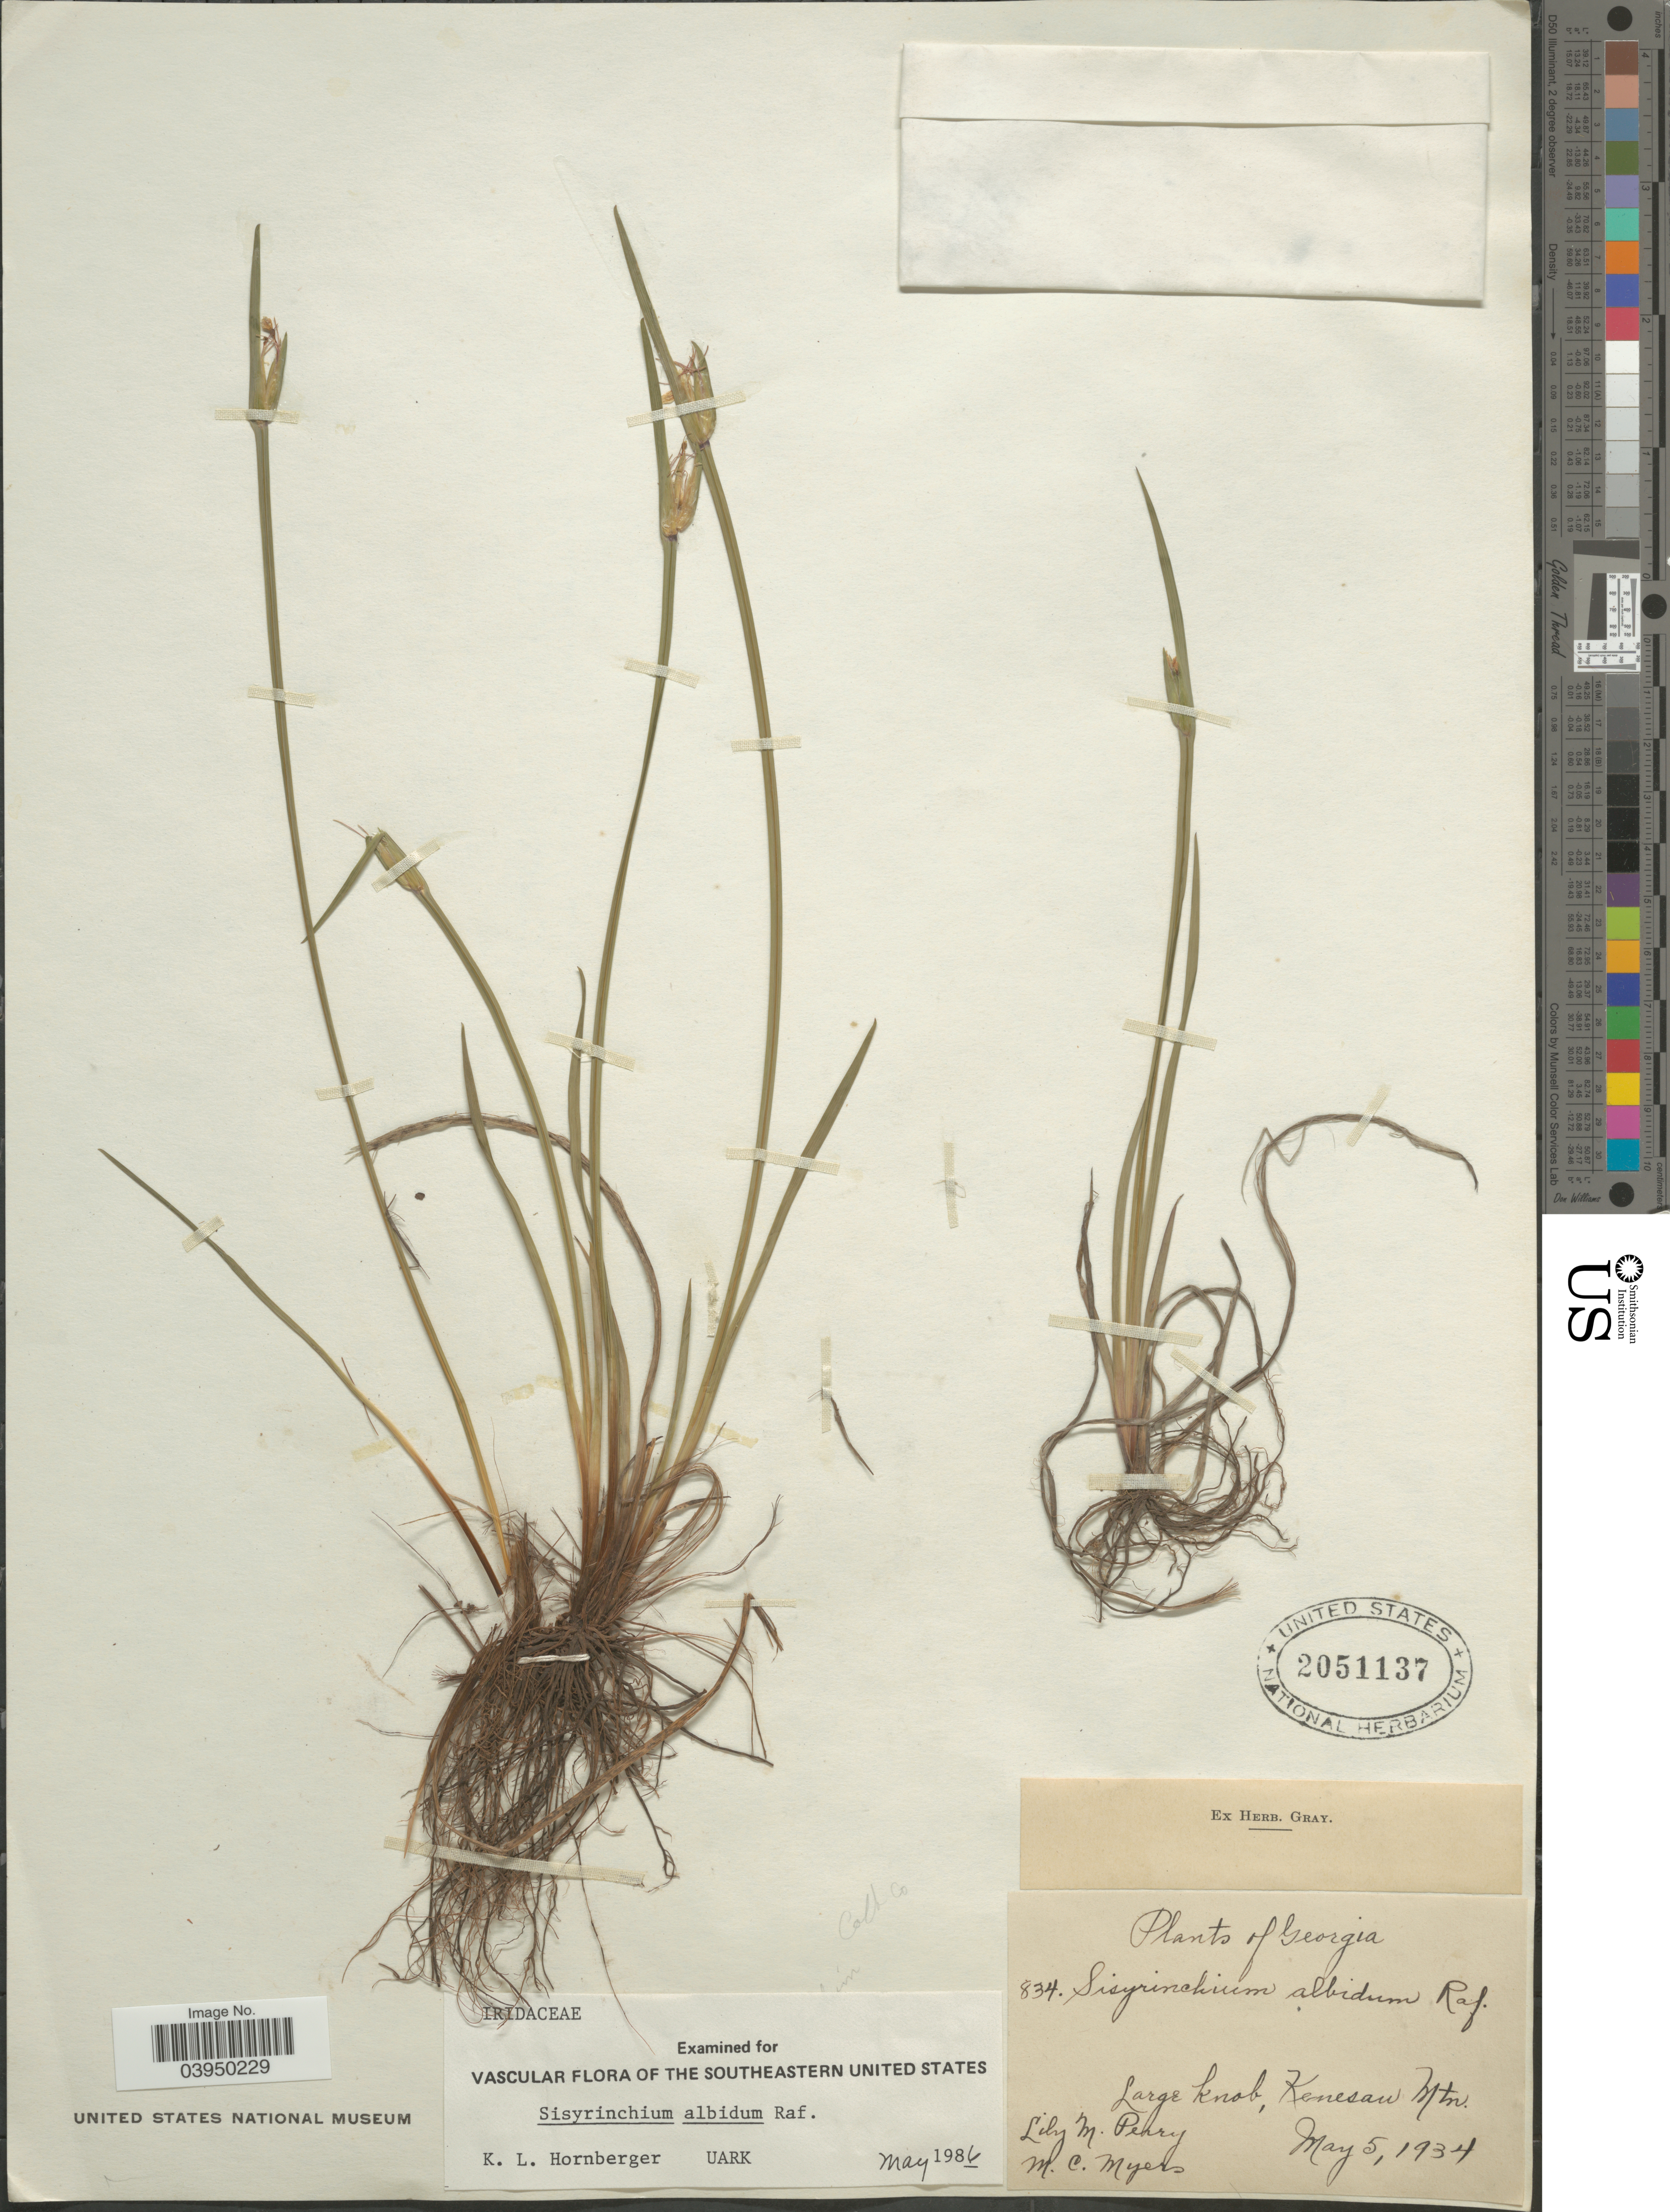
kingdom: Plantae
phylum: Tracheophyta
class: Liliopsida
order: Asparagales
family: Iridaceae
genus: Sisyrinchium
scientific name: Sisyrinchium albidum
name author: Raf.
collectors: L. M. Perry & M. Myers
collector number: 834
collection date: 1934-05-05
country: United States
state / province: Georgia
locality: Colt Co. Kenesaw Mtn.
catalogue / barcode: US 2051137